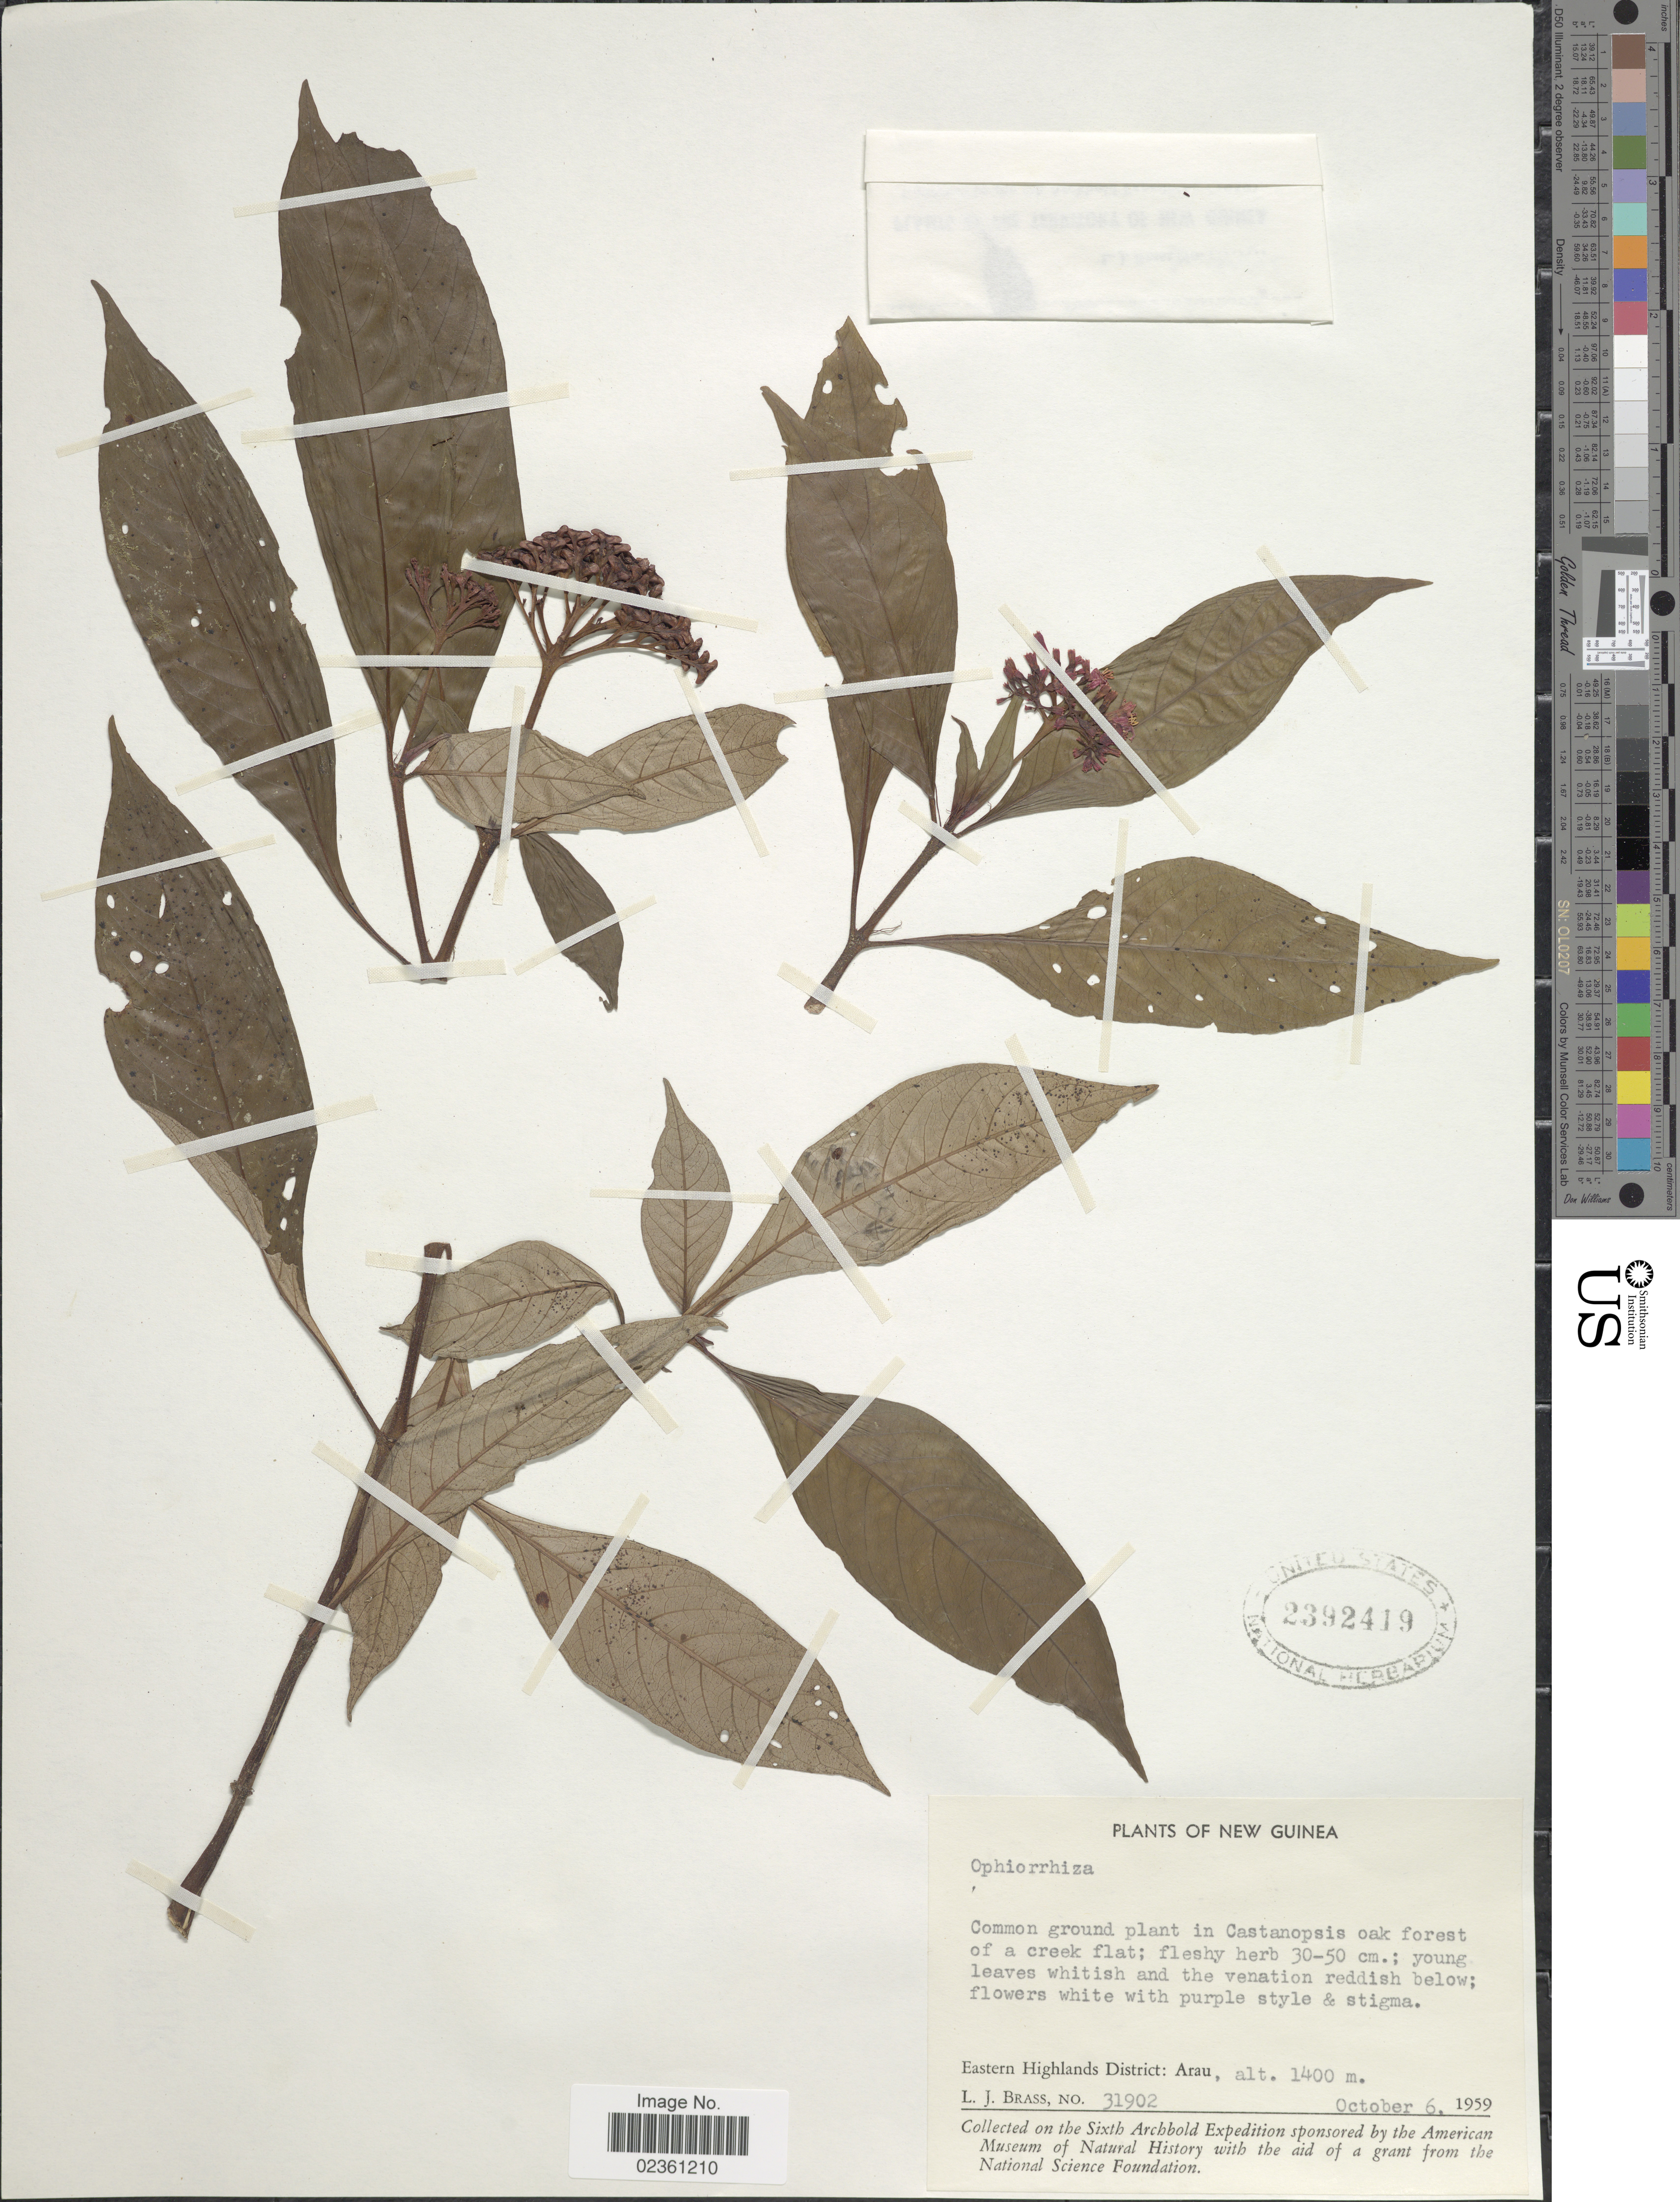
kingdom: Plantae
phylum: Tracheophyta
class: Magnoliopsida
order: Gentianales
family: Rubiaceae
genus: Ophiorrhiza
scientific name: Ophiorrhiza sp.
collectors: L. J. Brass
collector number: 31902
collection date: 1959-10-06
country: Papua New Guinea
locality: New Guinea, Common ground plant in Castanopsis oak forest of a creek flat, Eastern Highlands District: Arau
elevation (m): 1400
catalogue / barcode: US 2392419